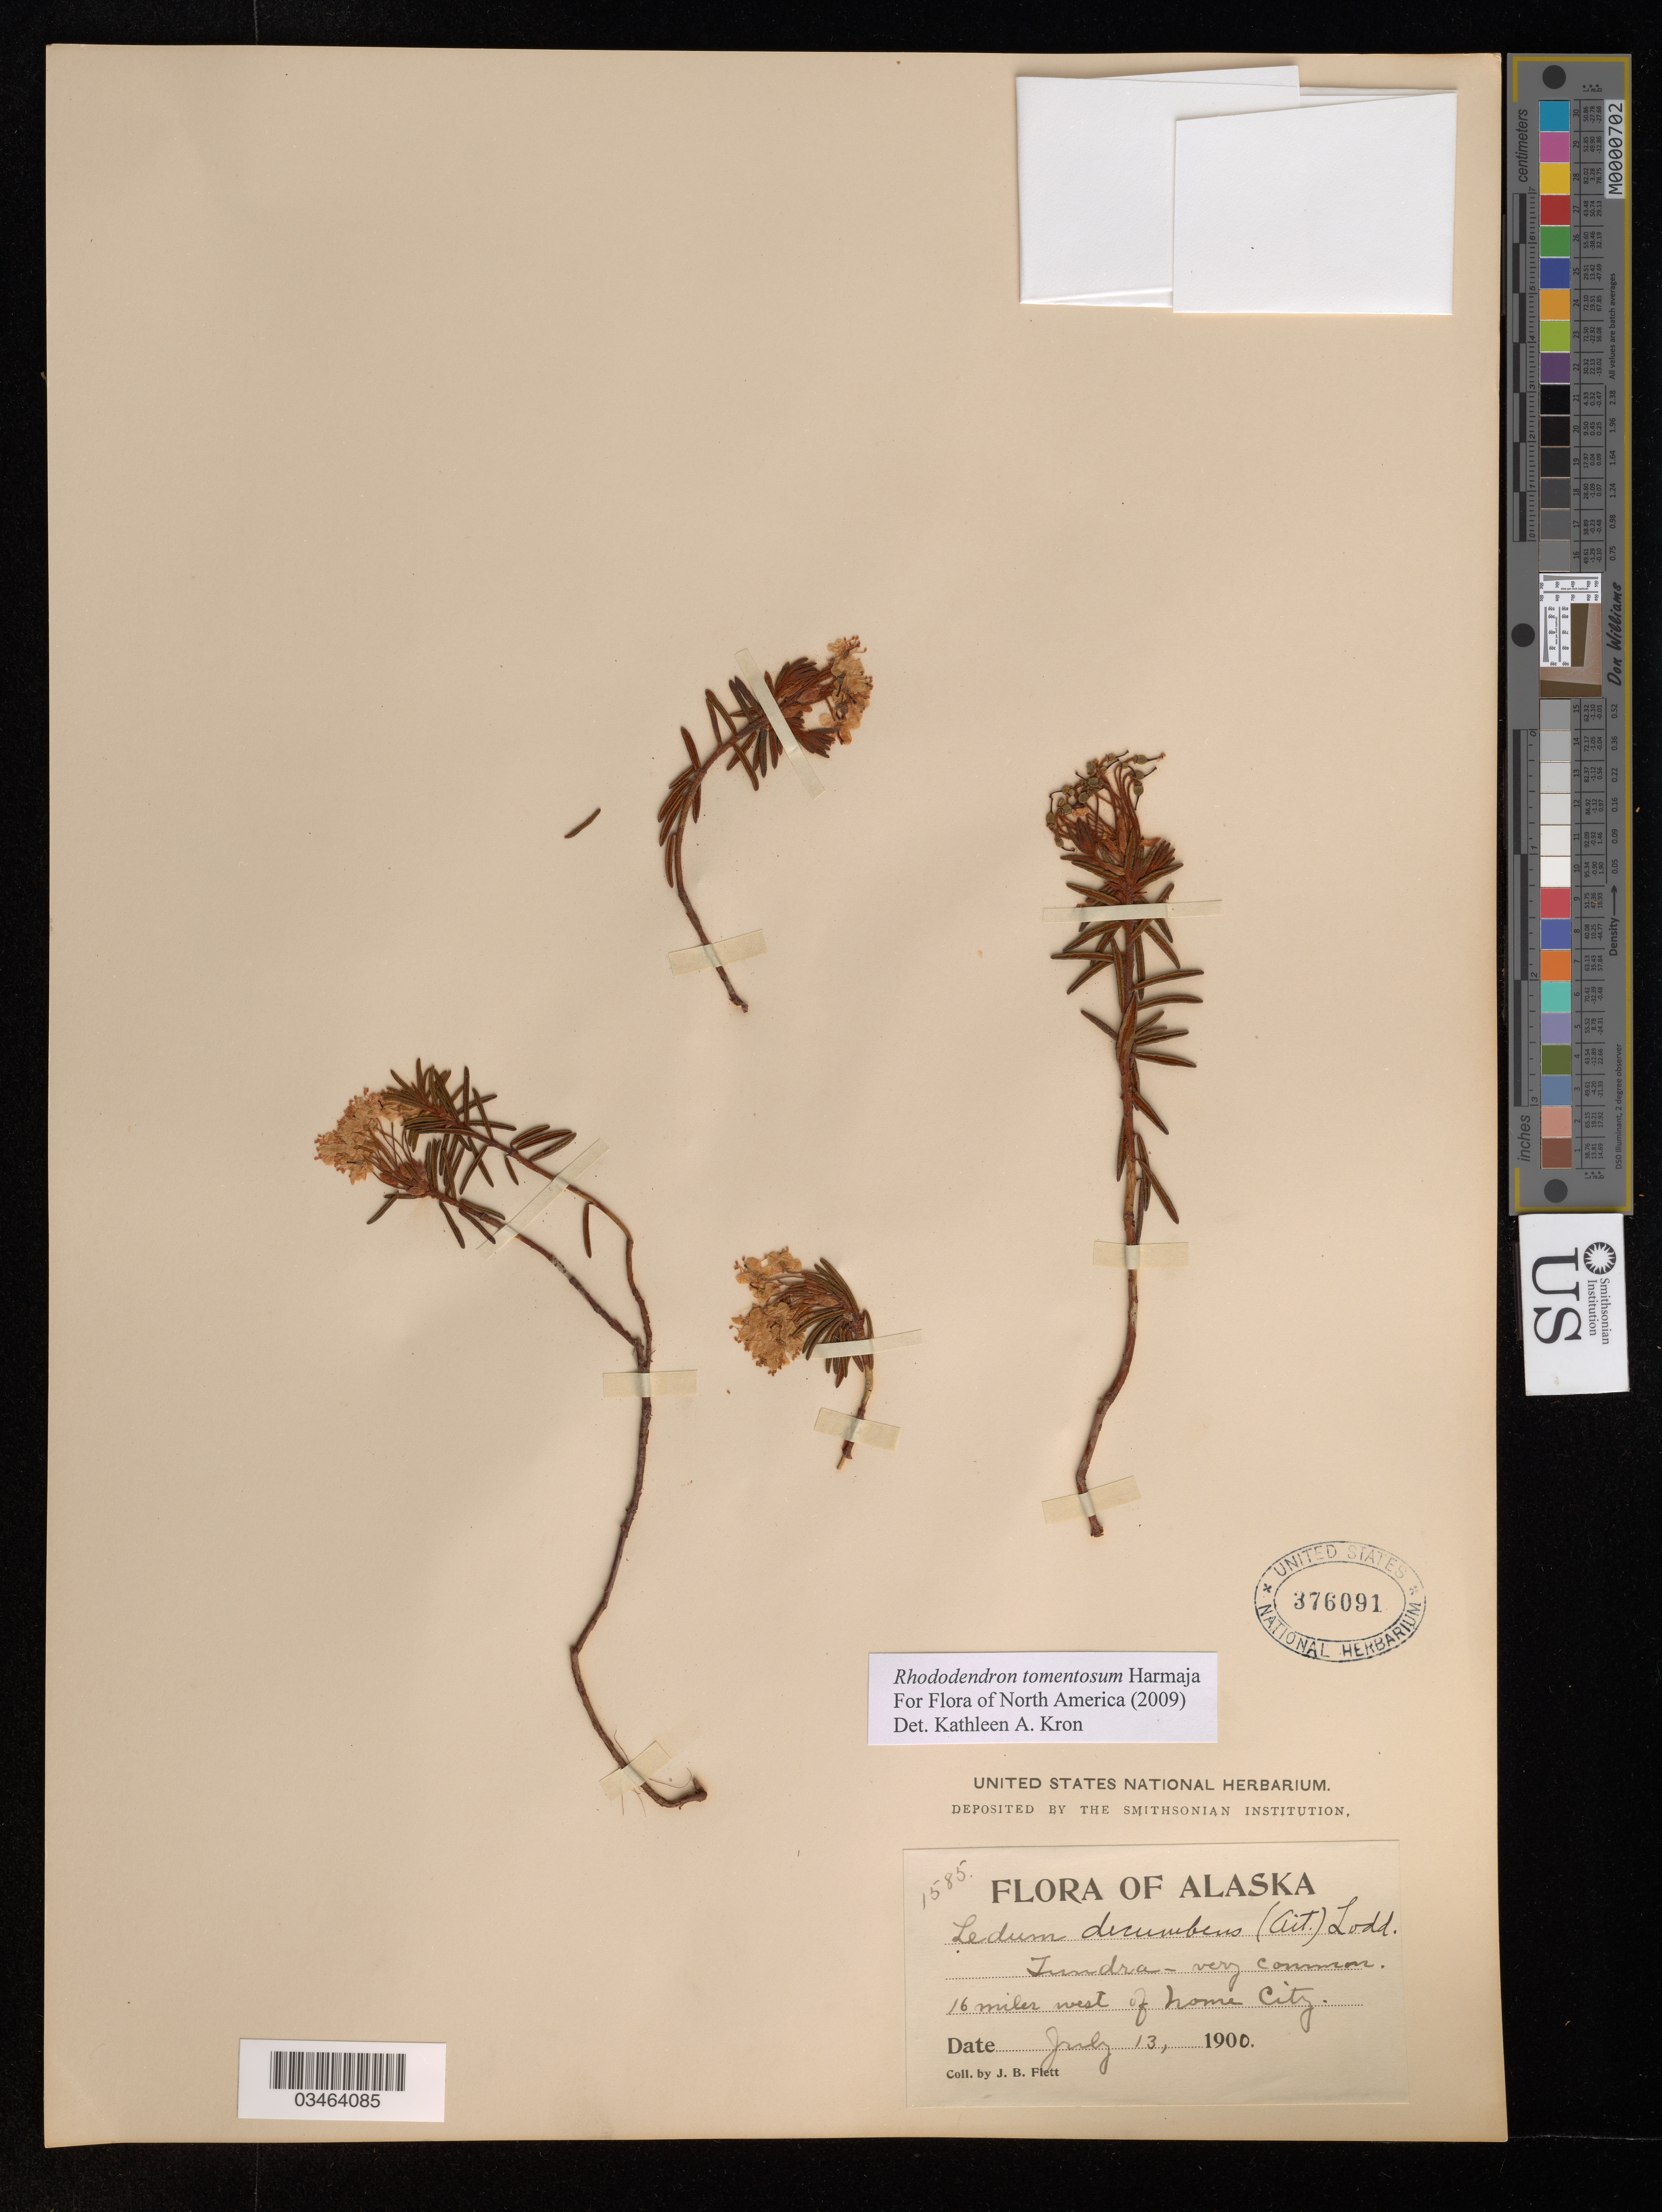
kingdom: Plantae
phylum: Tracheophyta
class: Magnoliopsida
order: Ericales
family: Ericaceae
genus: Rhododendron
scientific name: Rhododendron tomentosum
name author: Harmaja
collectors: J. Flett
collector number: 1585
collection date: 1900-07-13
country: United States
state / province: Alaska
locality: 16 miles west of Nome City.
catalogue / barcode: US 376091